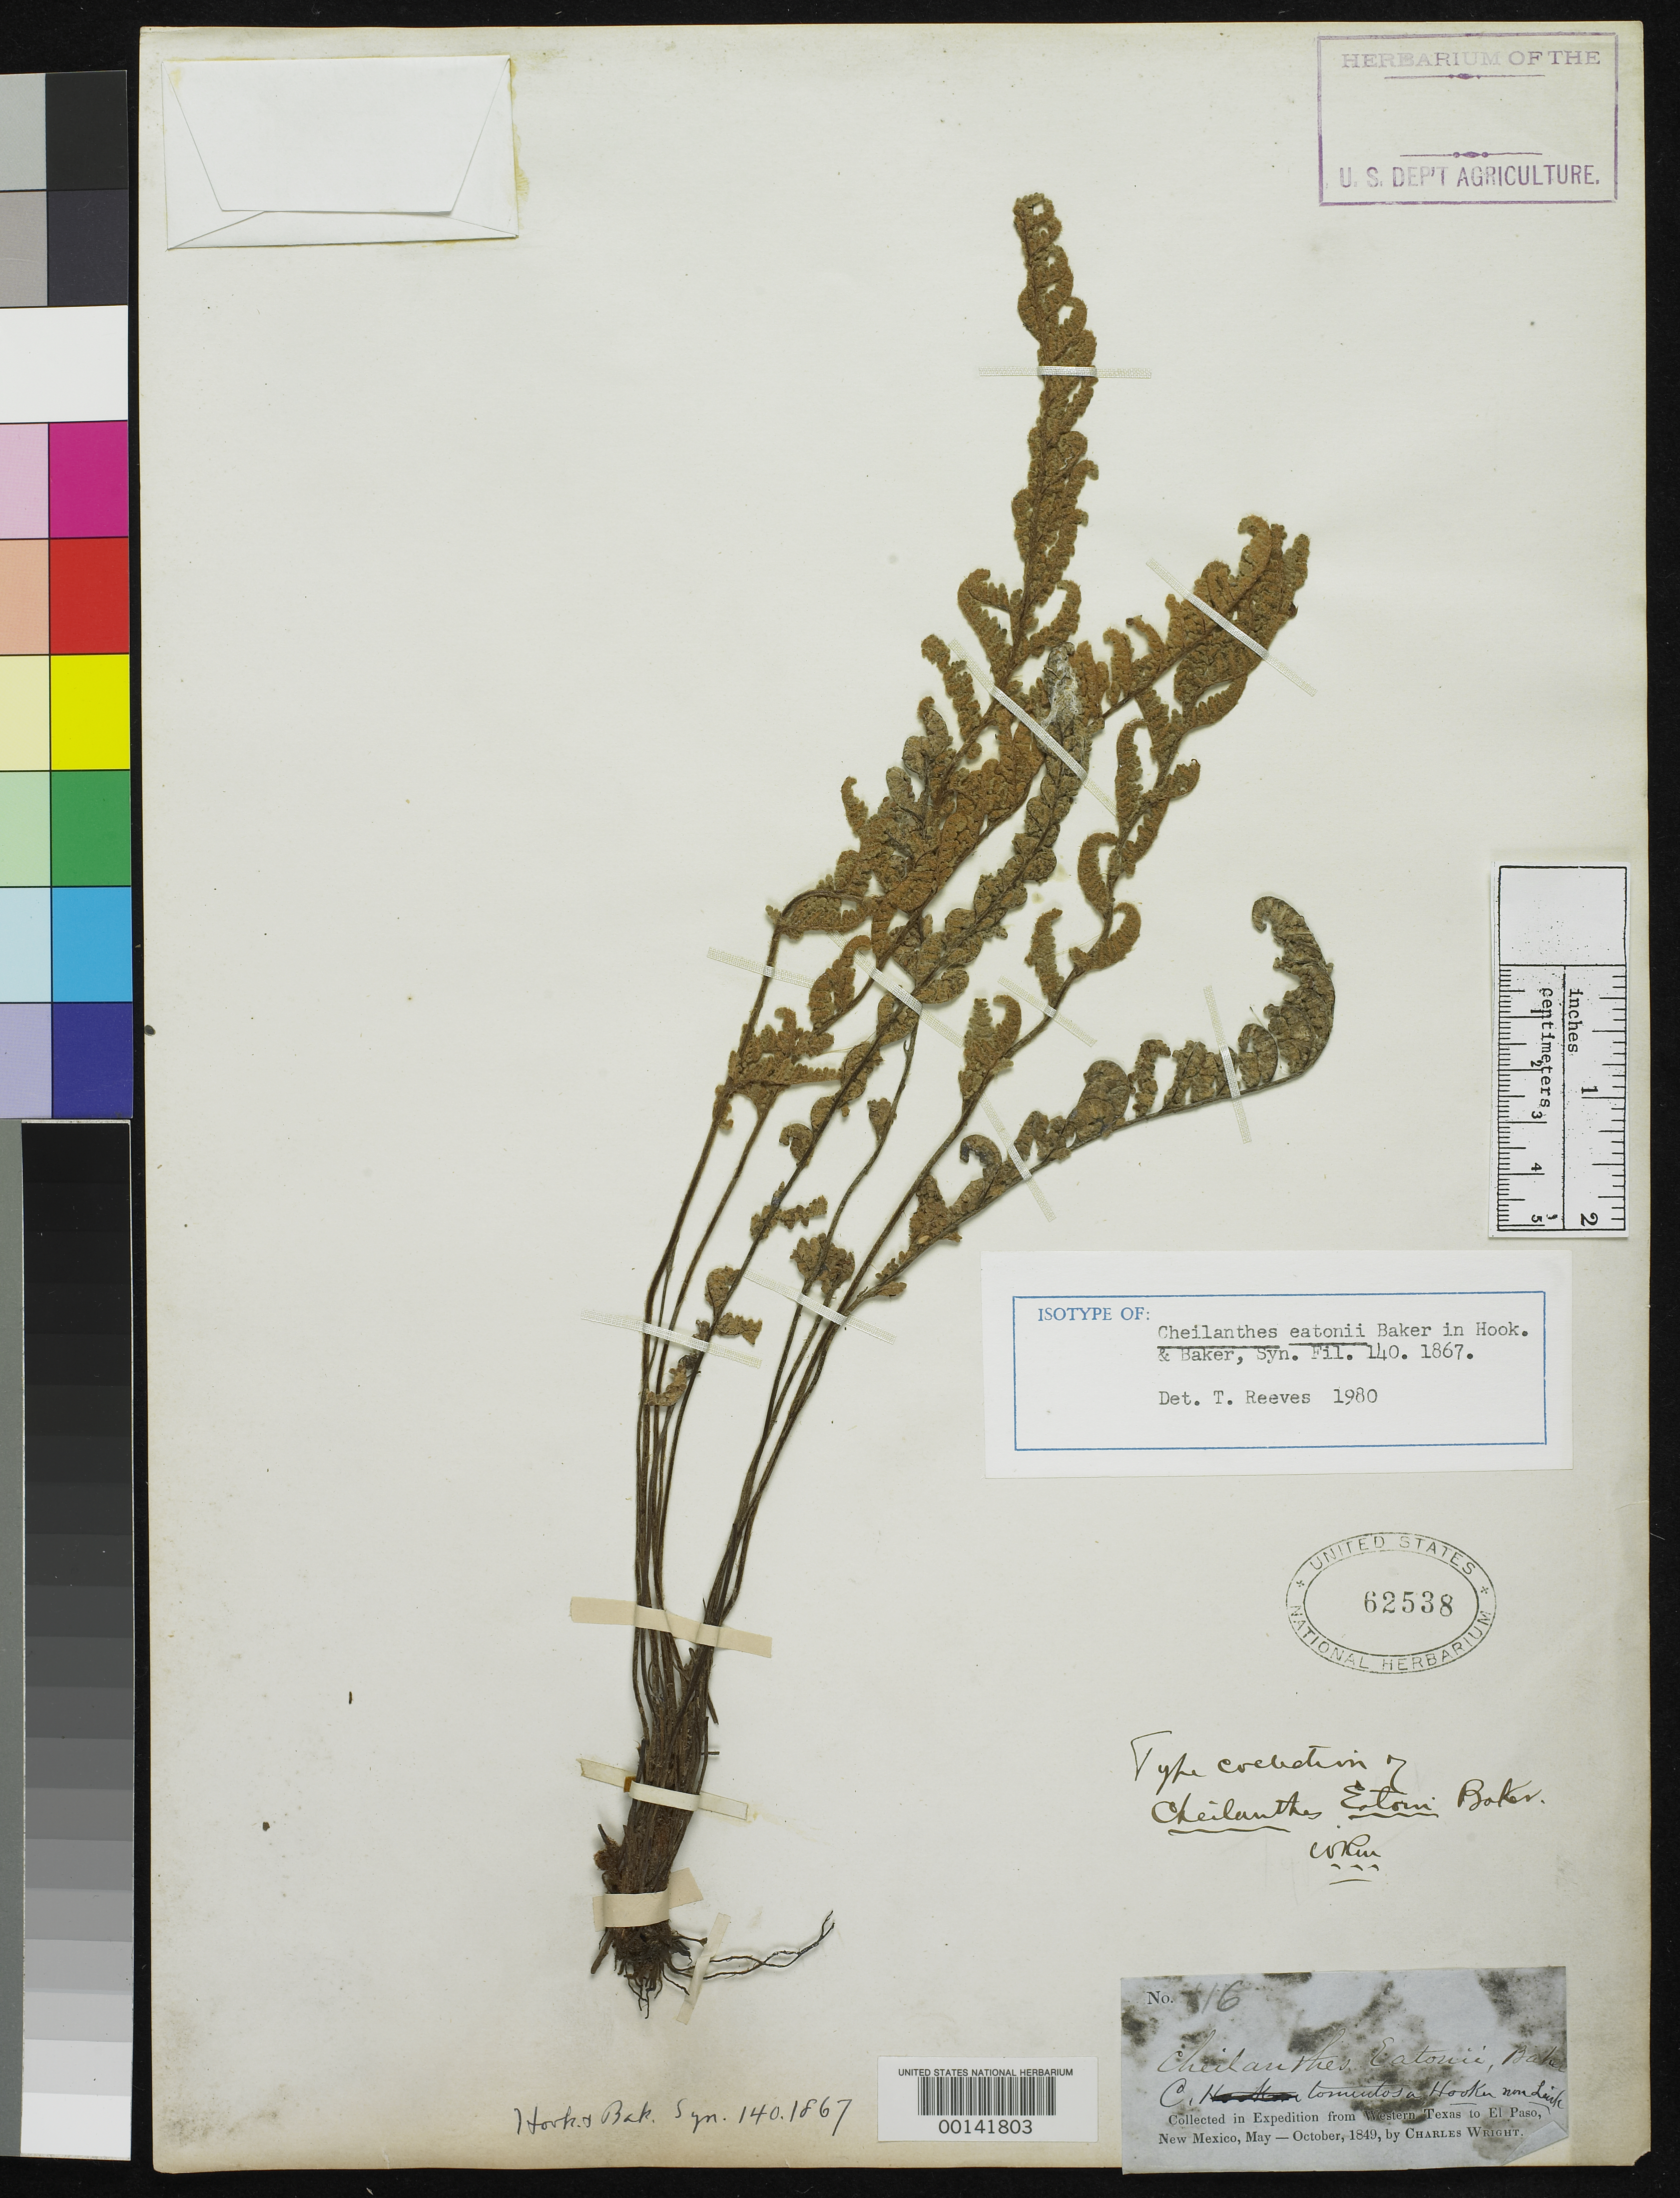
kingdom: Plantae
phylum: Tracheophyta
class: Polypodiopsida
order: Polypodiales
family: Pteridaceae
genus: Cheilanthes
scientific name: Cheilanthes eatonii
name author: Baker in Hook. & Baker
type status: Type Collection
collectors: C. Wright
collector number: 816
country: United States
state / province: Texas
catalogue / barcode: US 62538